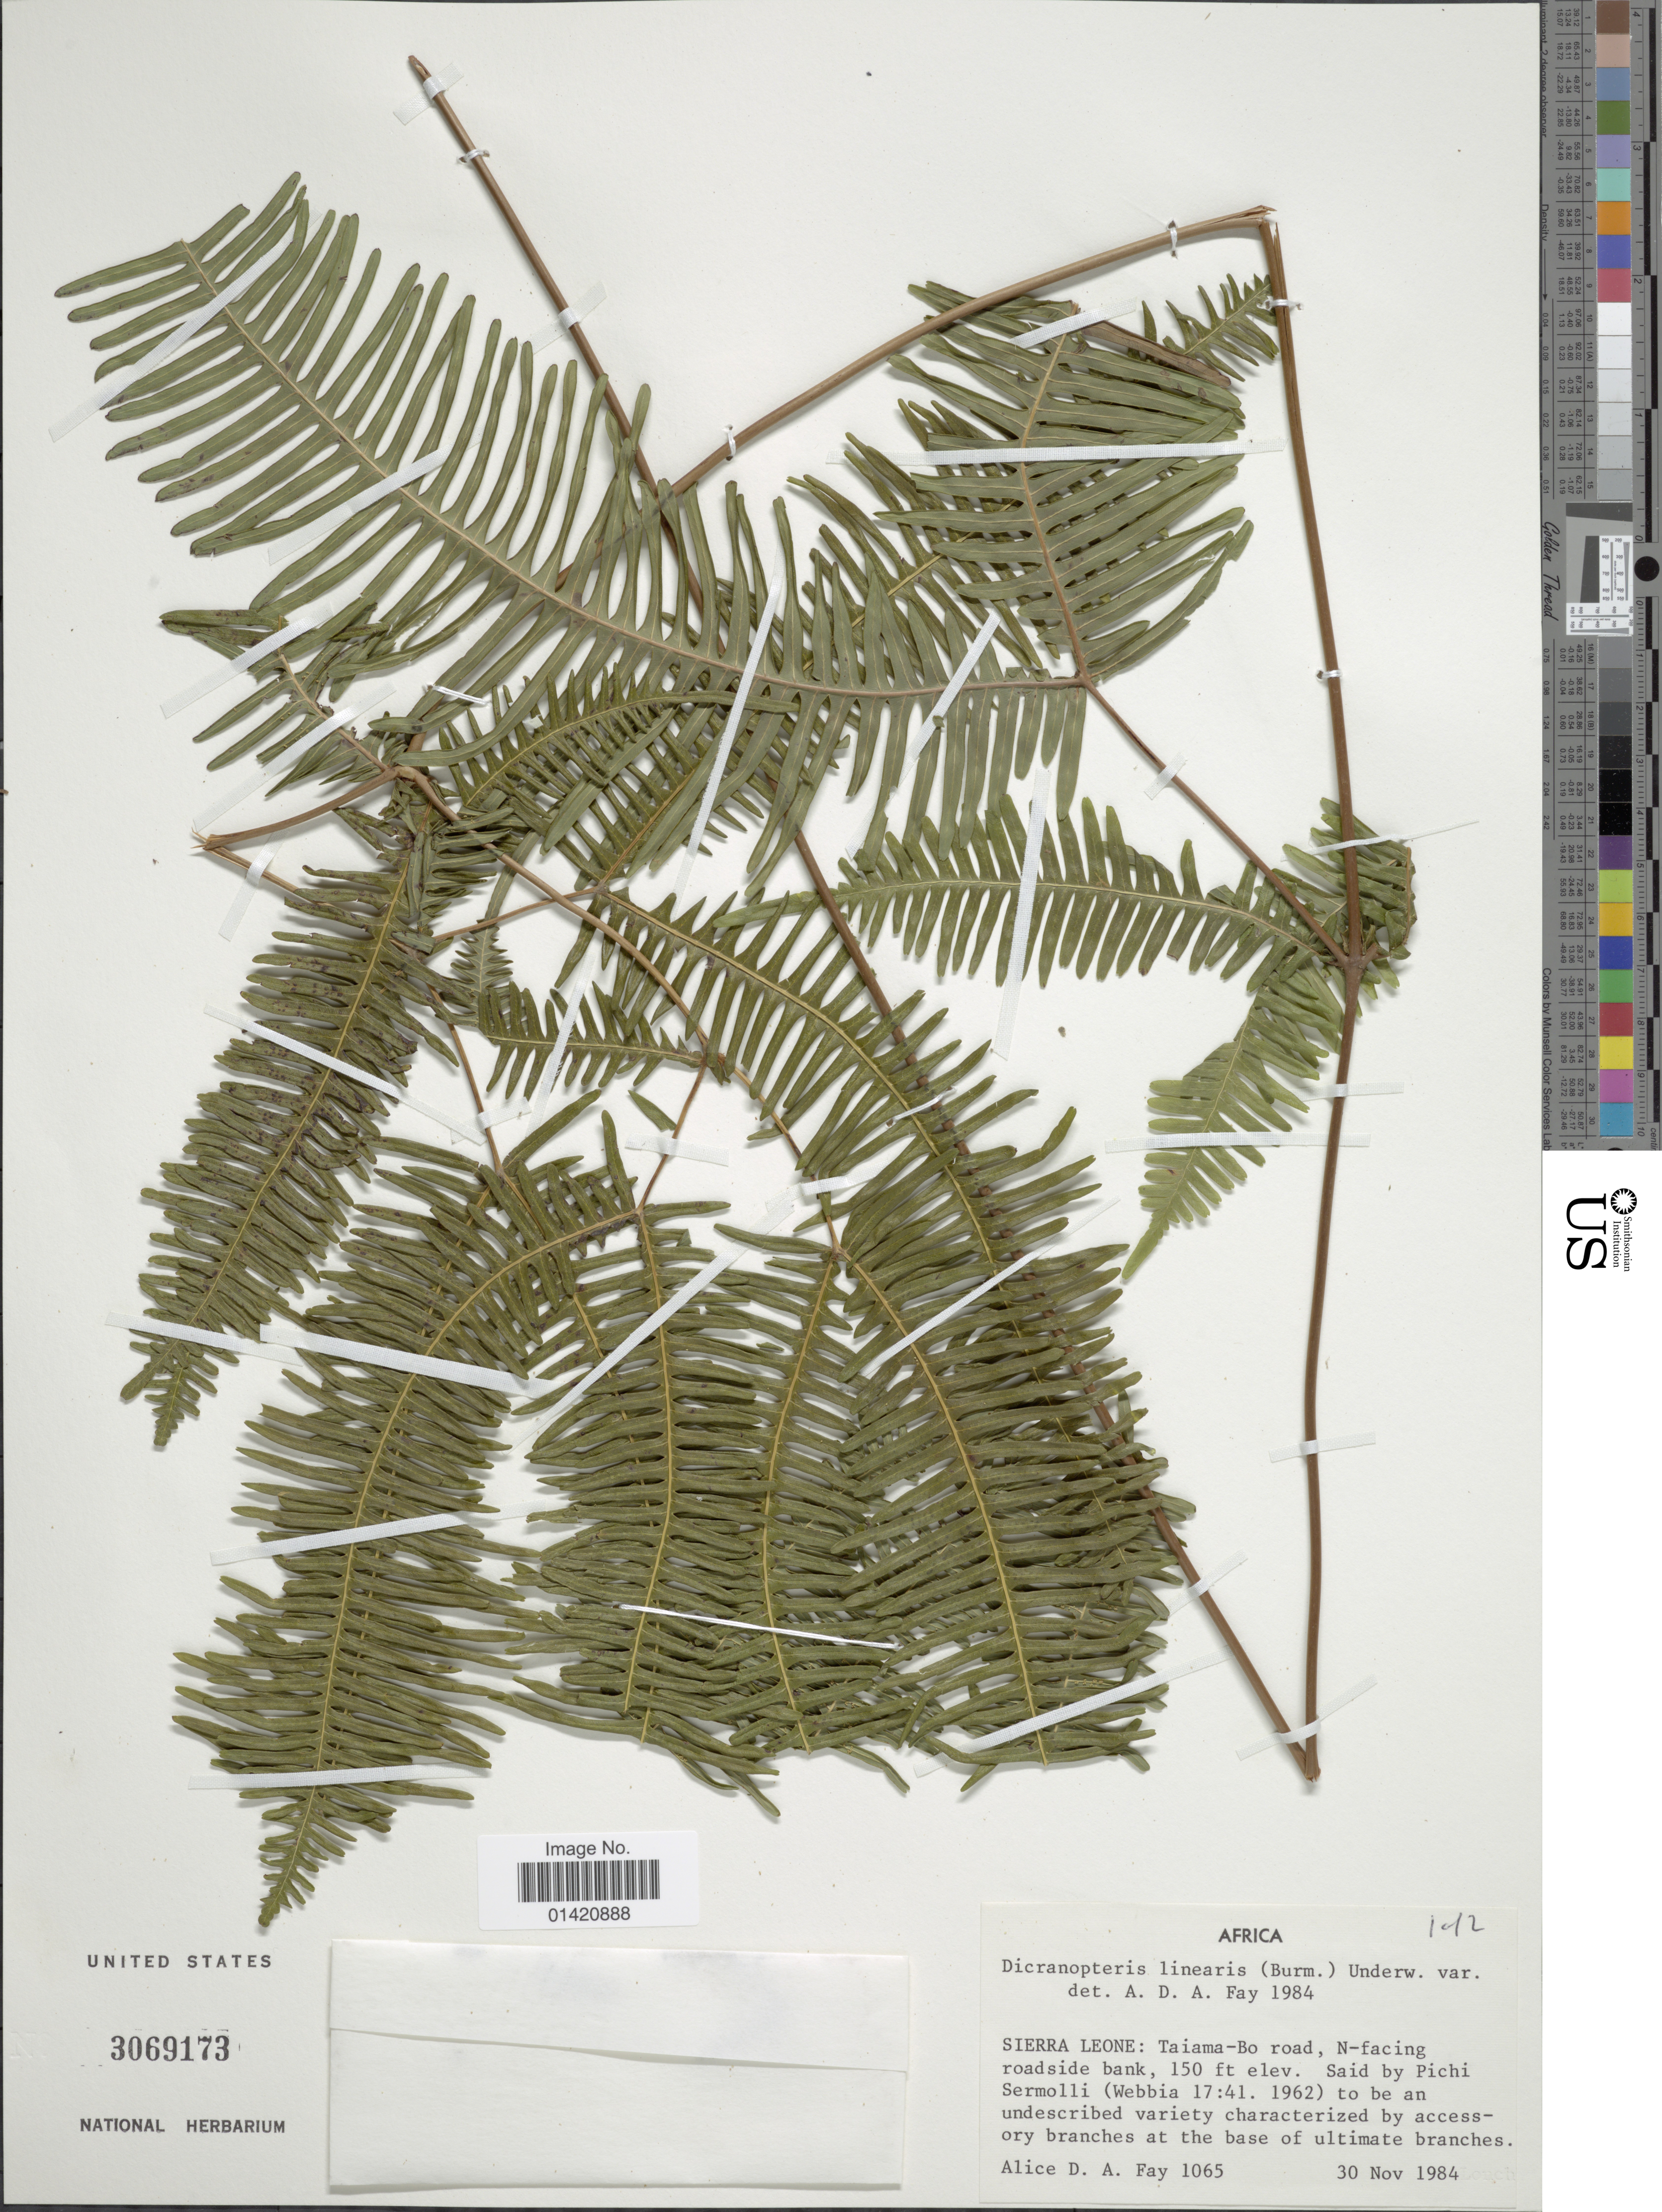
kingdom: Plantae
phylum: Tracheophyta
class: Polypodiopsida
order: Gleicheniales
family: Gleicheniaceae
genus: Dicranopteris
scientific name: Dicranopteris linearis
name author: (Burm. f.) Underw.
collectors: A. Fay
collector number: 1065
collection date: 1984-11-30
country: Sierra Leone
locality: Africa, Sierra Leone: Taiama-Bo road, N-facing roadside bank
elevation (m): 46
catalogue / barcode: US 3069173